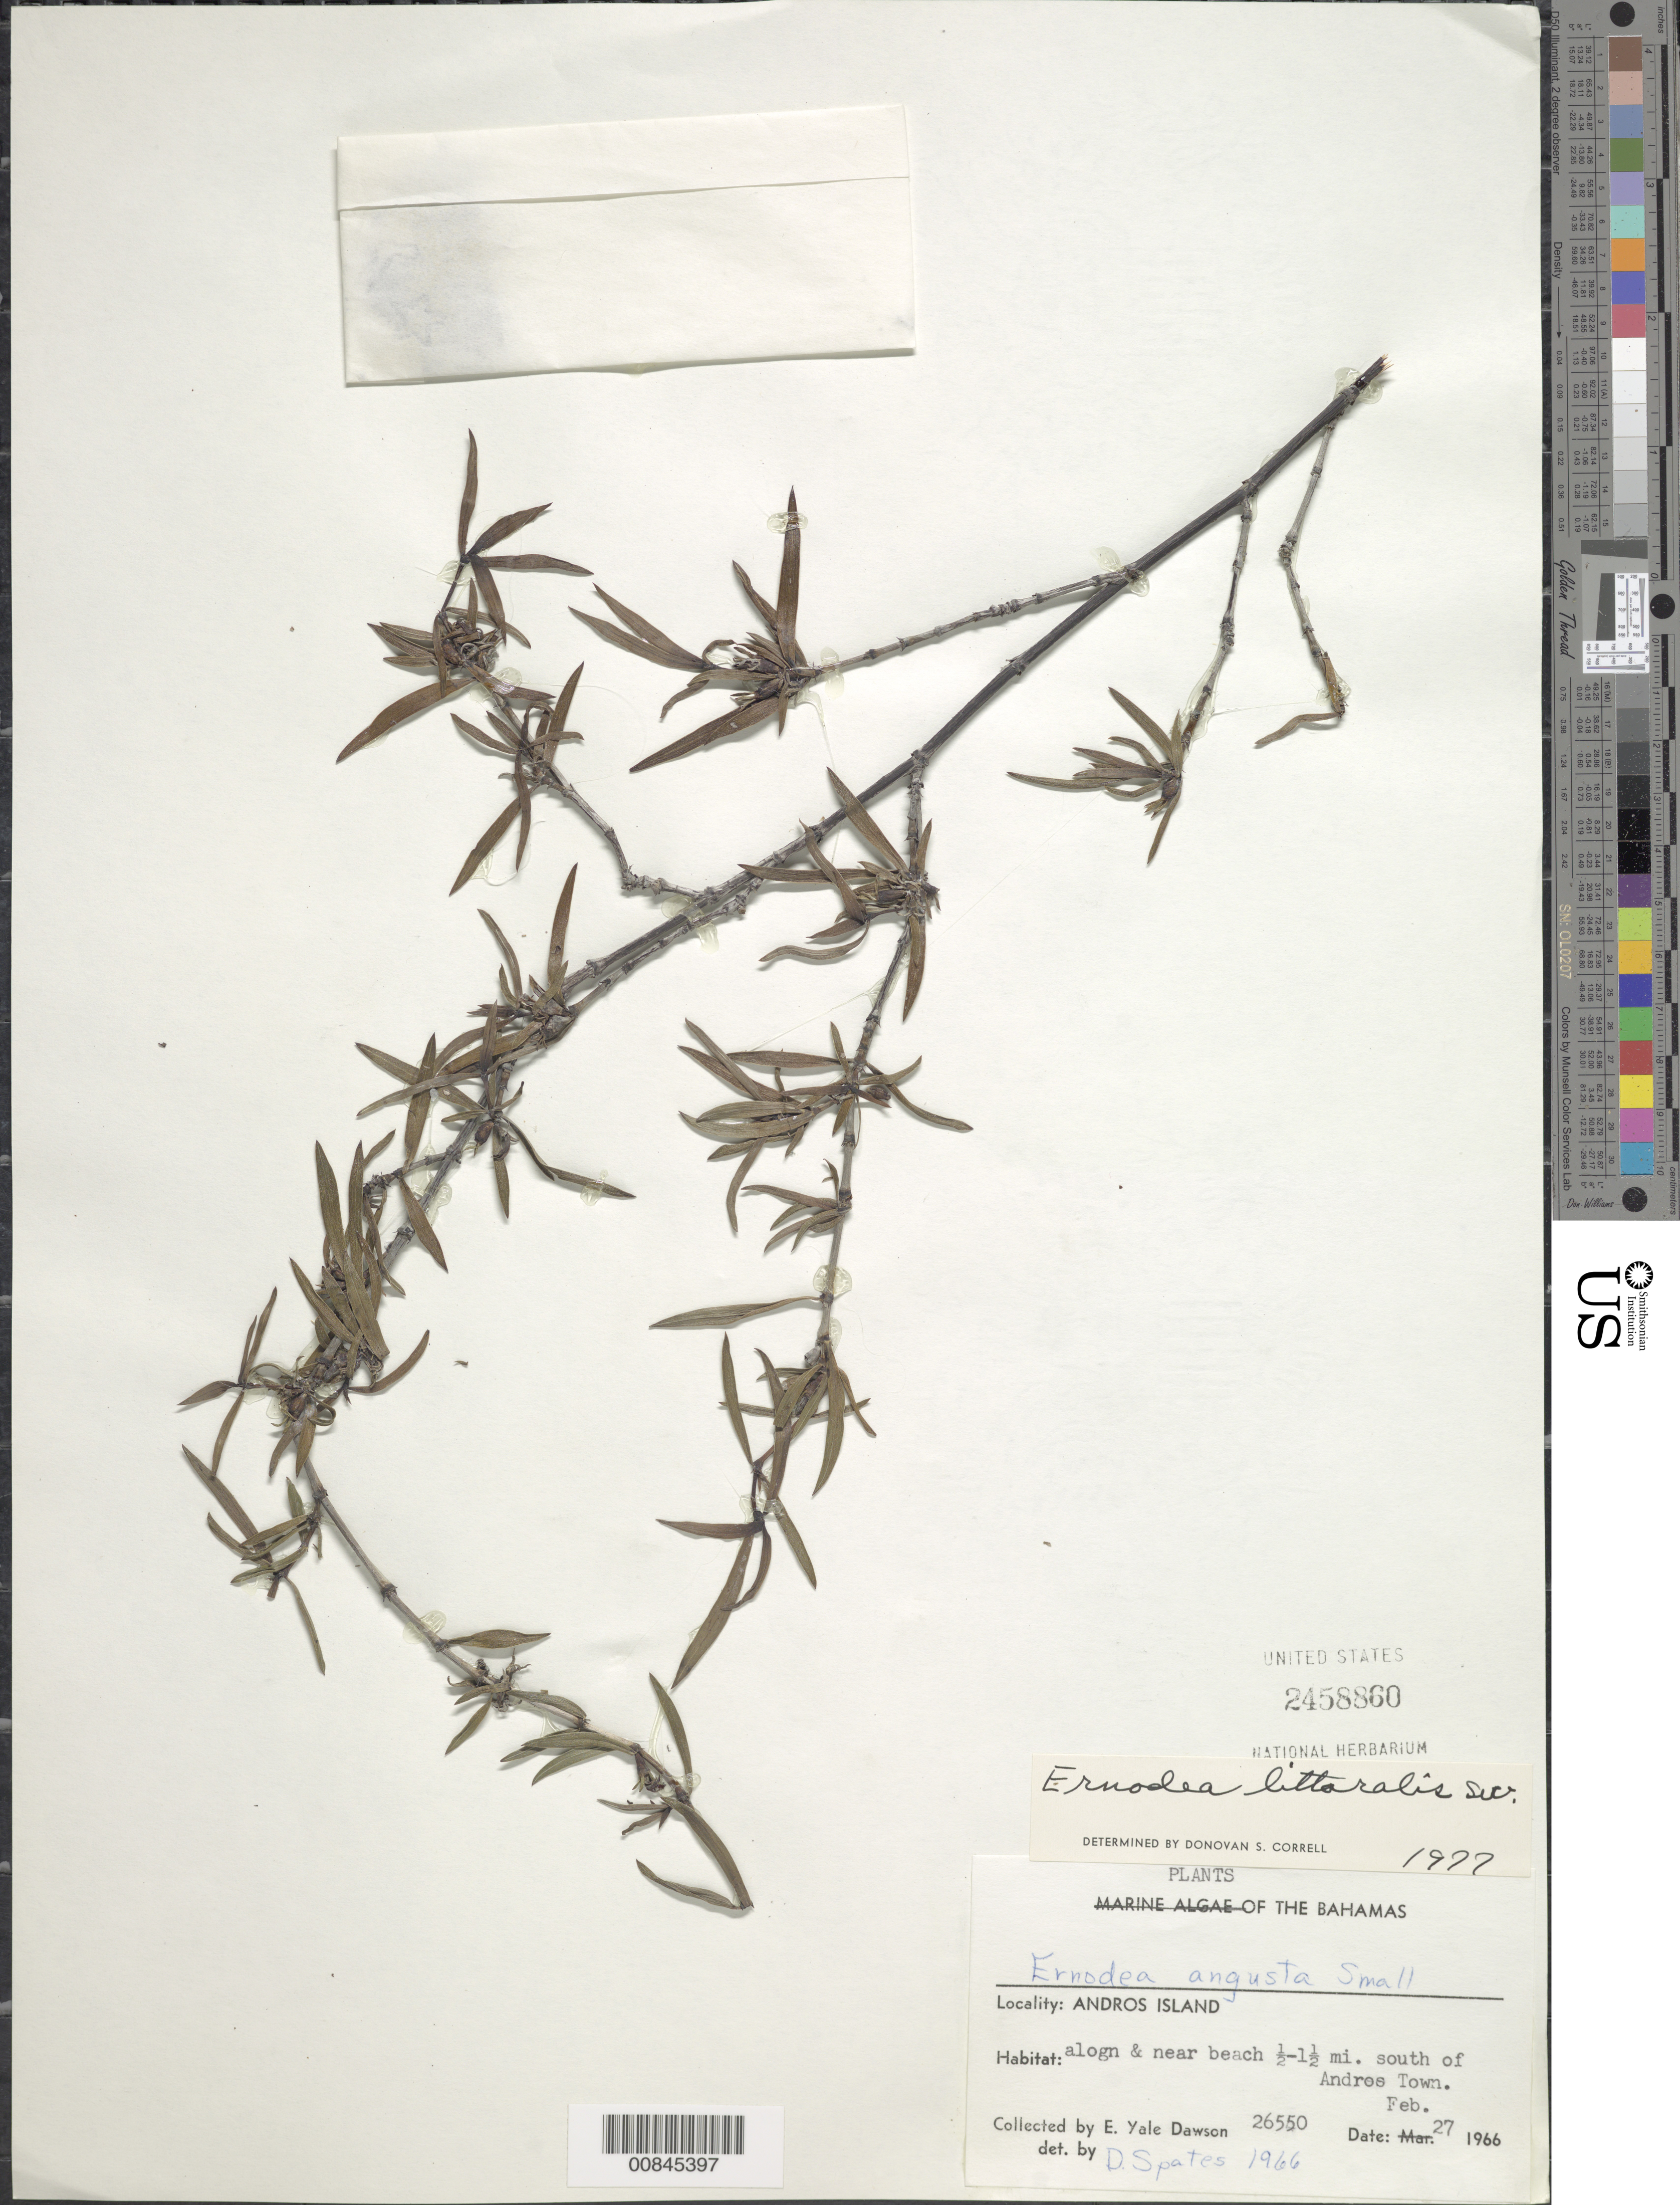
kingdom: Plantae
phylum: Tracheophyta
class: Magnoliopsida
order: Gentianales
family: Rubiaceae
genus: Ernodea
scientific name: Ernodea littoralis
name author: Sw.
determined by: Correll, D. S.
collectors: E. Y. Dawson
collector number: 26550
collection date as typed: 27 Feb 1966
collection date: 1966-02-27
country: Bahamas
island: Andros Island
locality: Andros Island: 0.5-1.5 mi. south of Andros Town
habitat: Along and near beach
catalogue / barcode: US 2458860